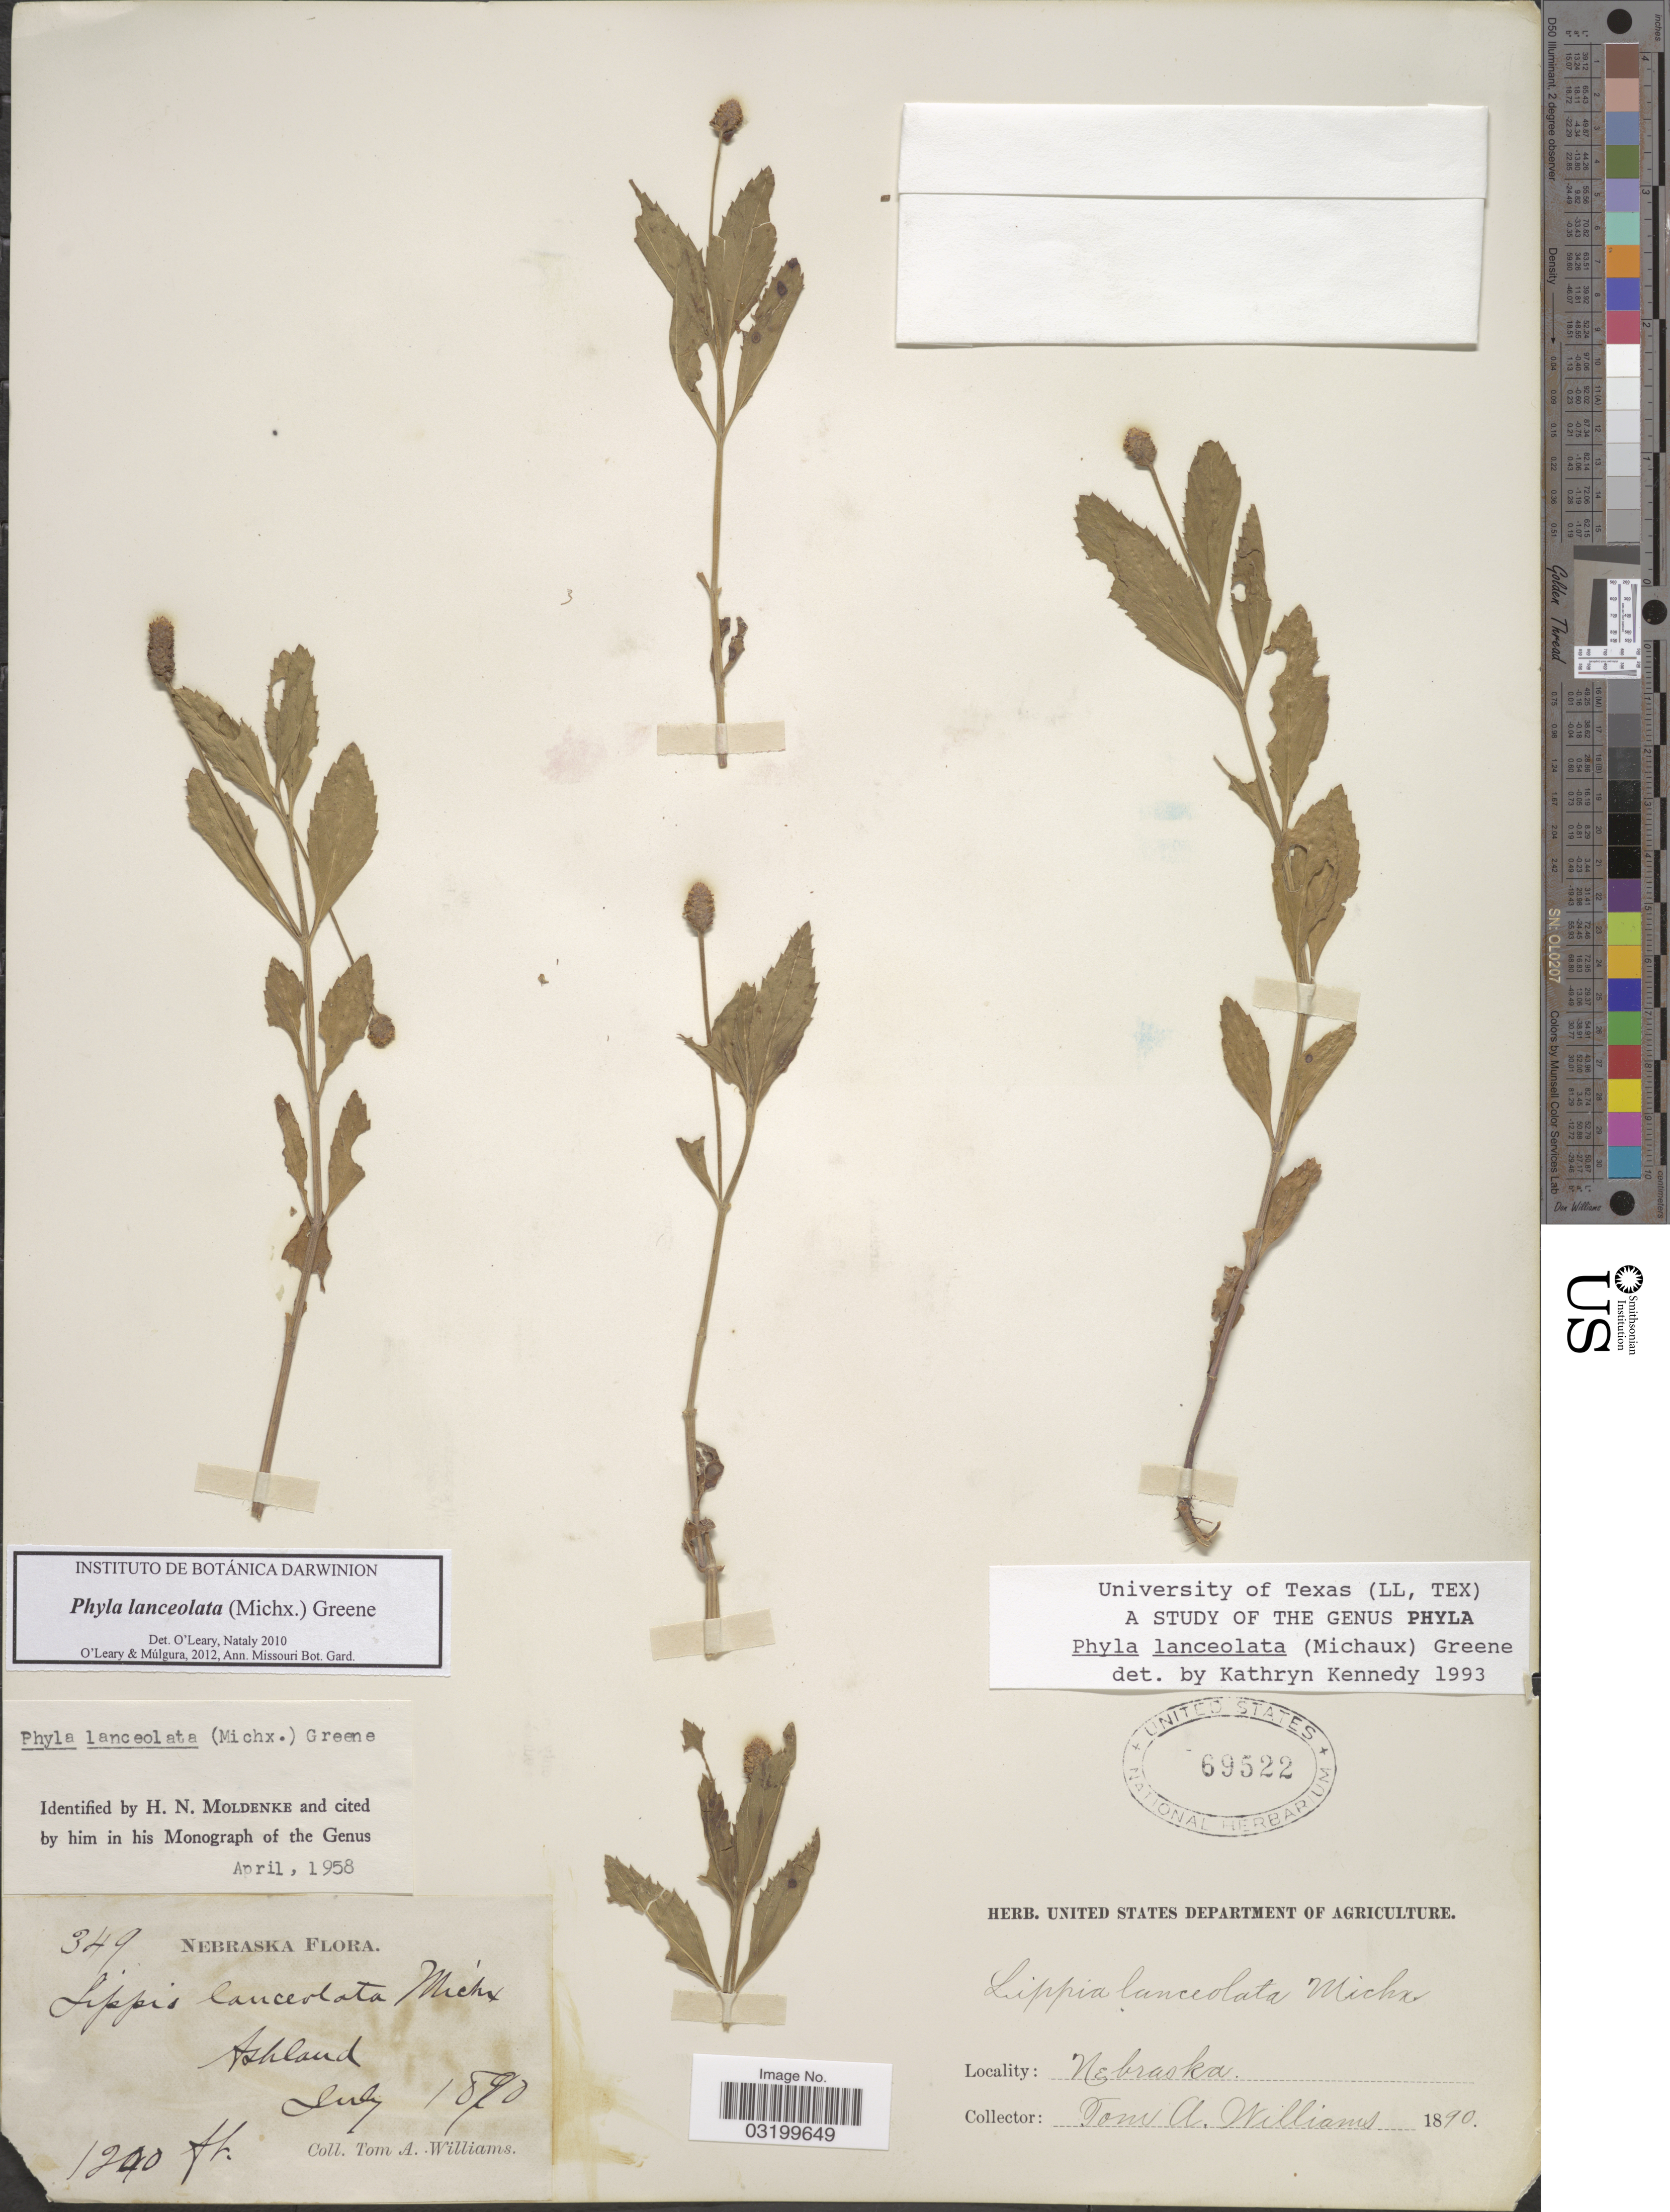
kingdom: Plantae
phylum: Tracheophyta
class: Magnoliopsida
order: Lamiales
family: Verbenaceae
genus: Phyla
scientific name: Phyla lanceolata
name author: (Michx.) Greene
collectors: T. Williams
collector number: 349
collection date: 1890-07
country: United States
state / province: Nebraska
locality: Ashland.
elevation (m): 366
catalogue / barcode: US 69522